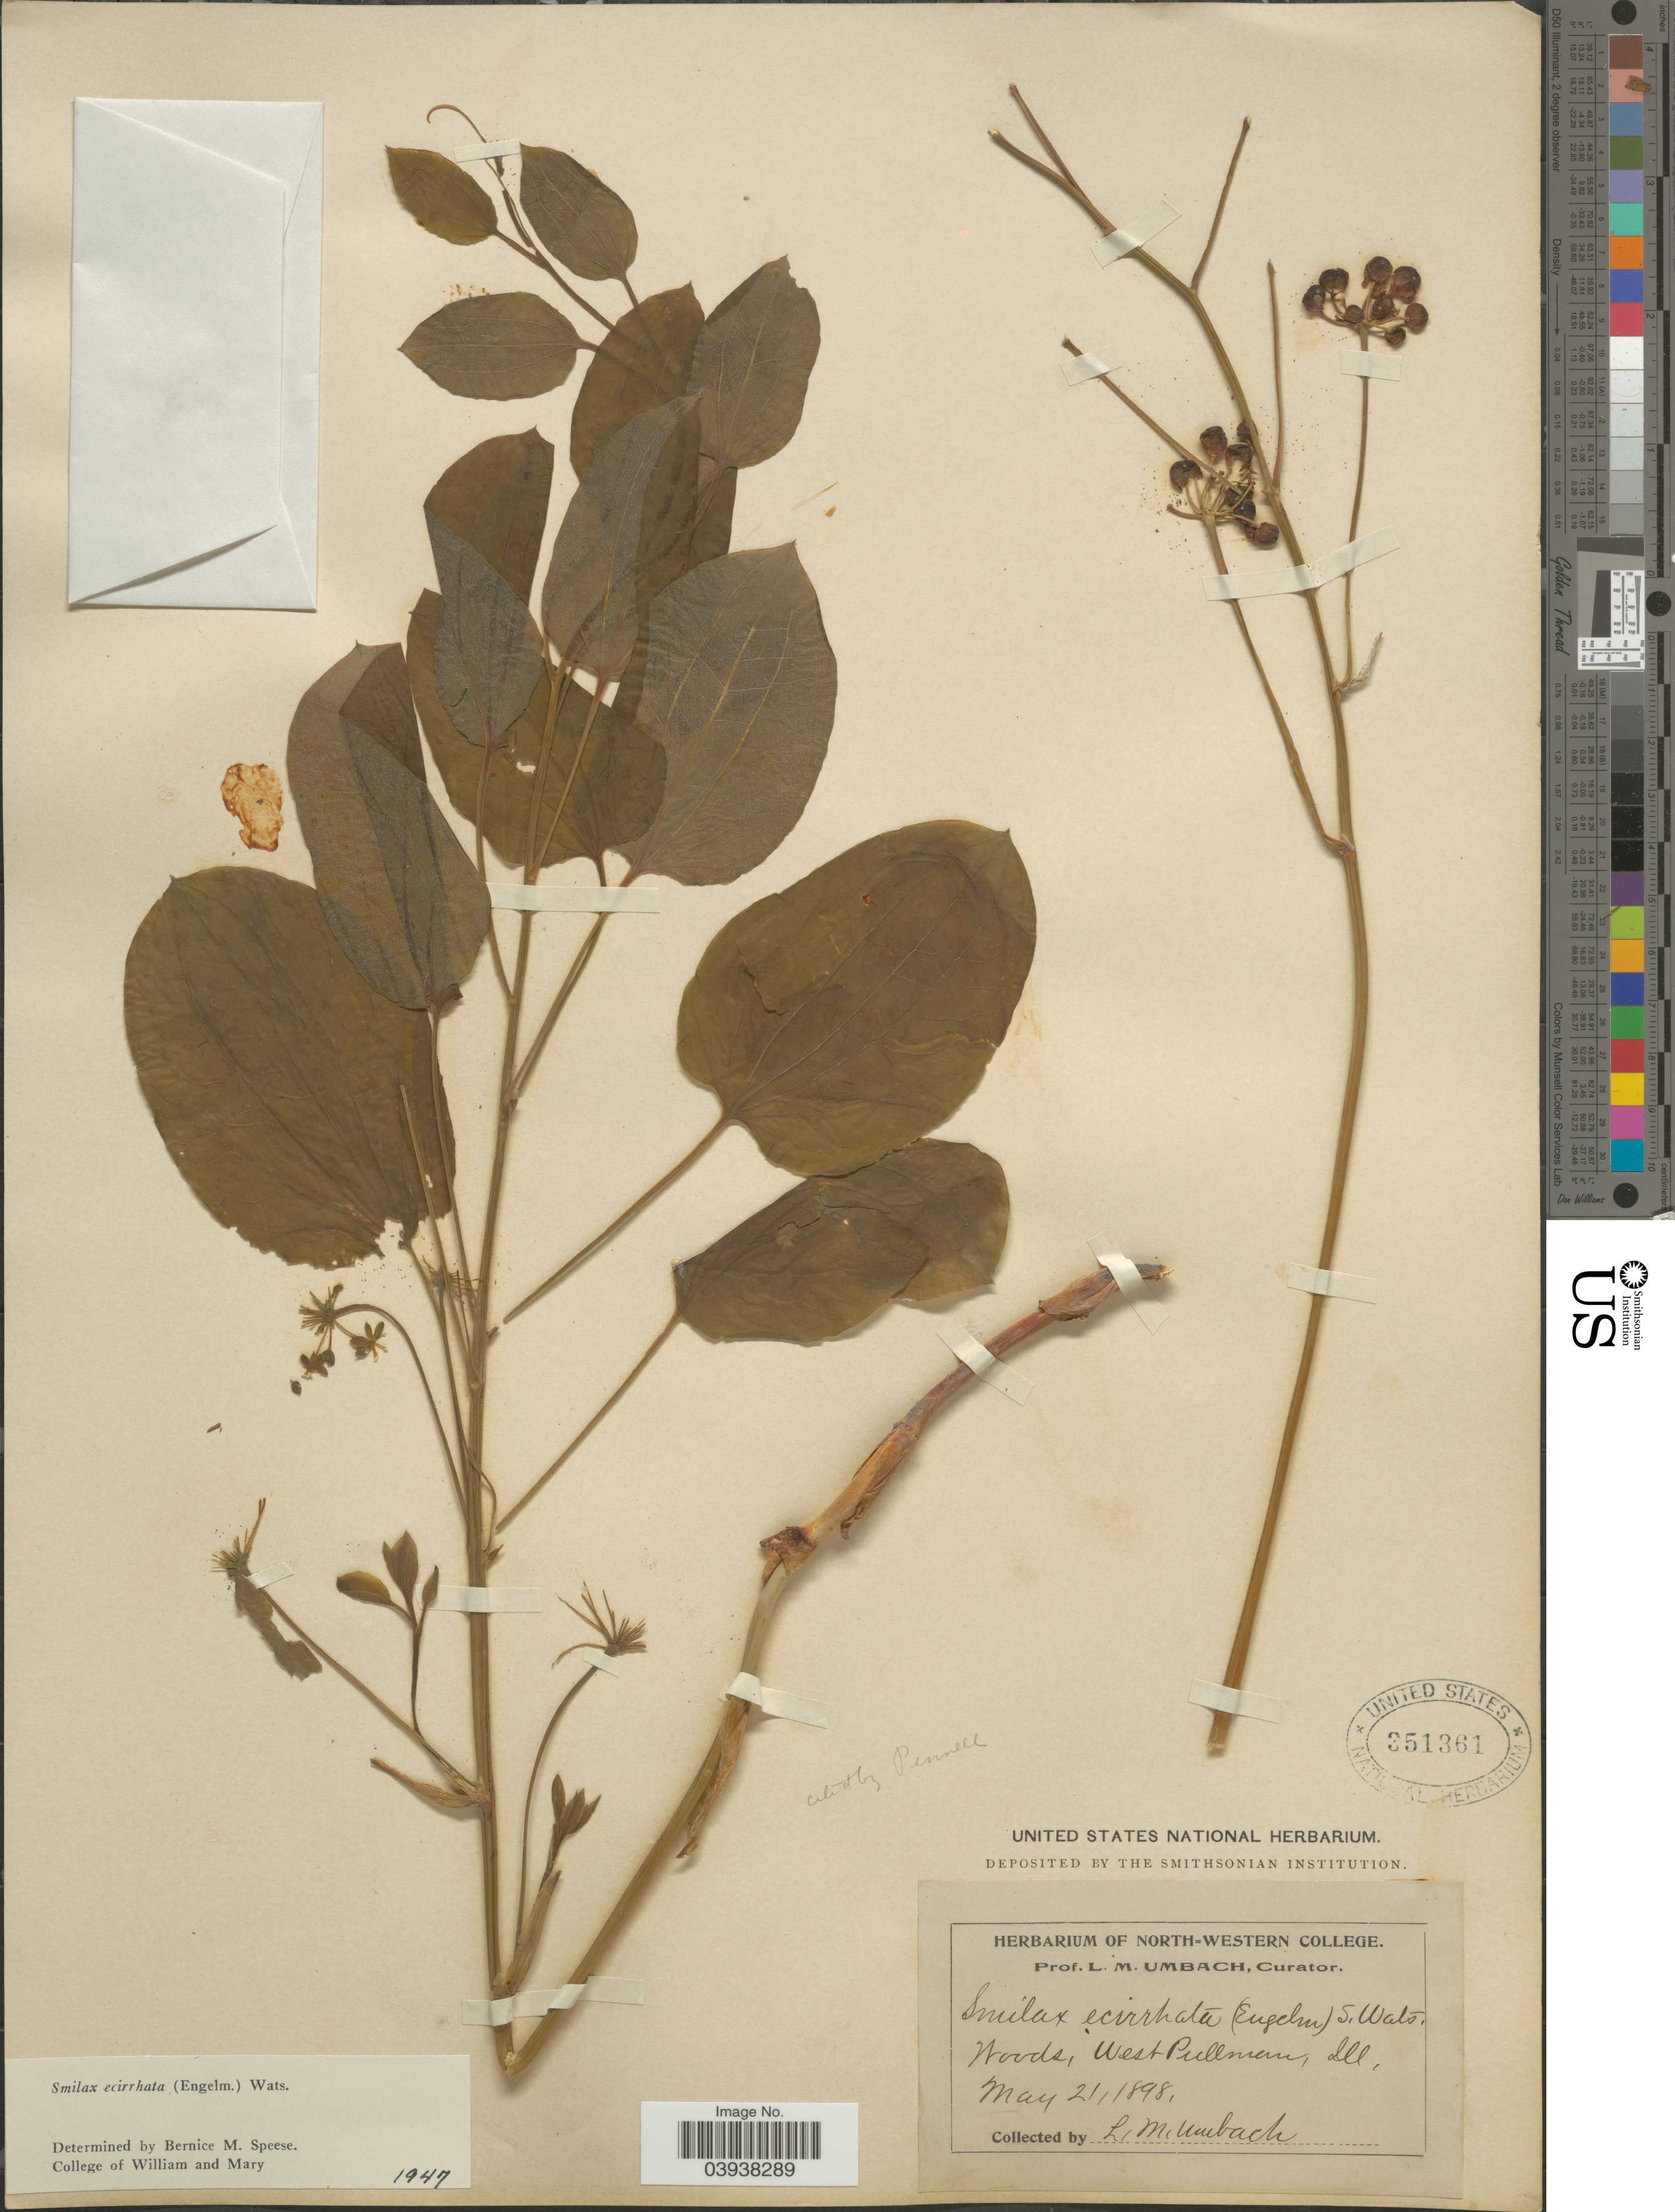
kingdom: Plantae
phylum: Tracheophyta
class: Liliopsida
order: Liliales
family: Smilacaceae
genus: Smilax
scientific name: Smilax ecirrhata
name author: (Engelm. ex Kunth) S. Watson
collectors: L. M. Umbach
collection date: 1898-05-21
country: United States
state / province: Illinois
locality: West Pullman.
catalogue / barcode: US 351361